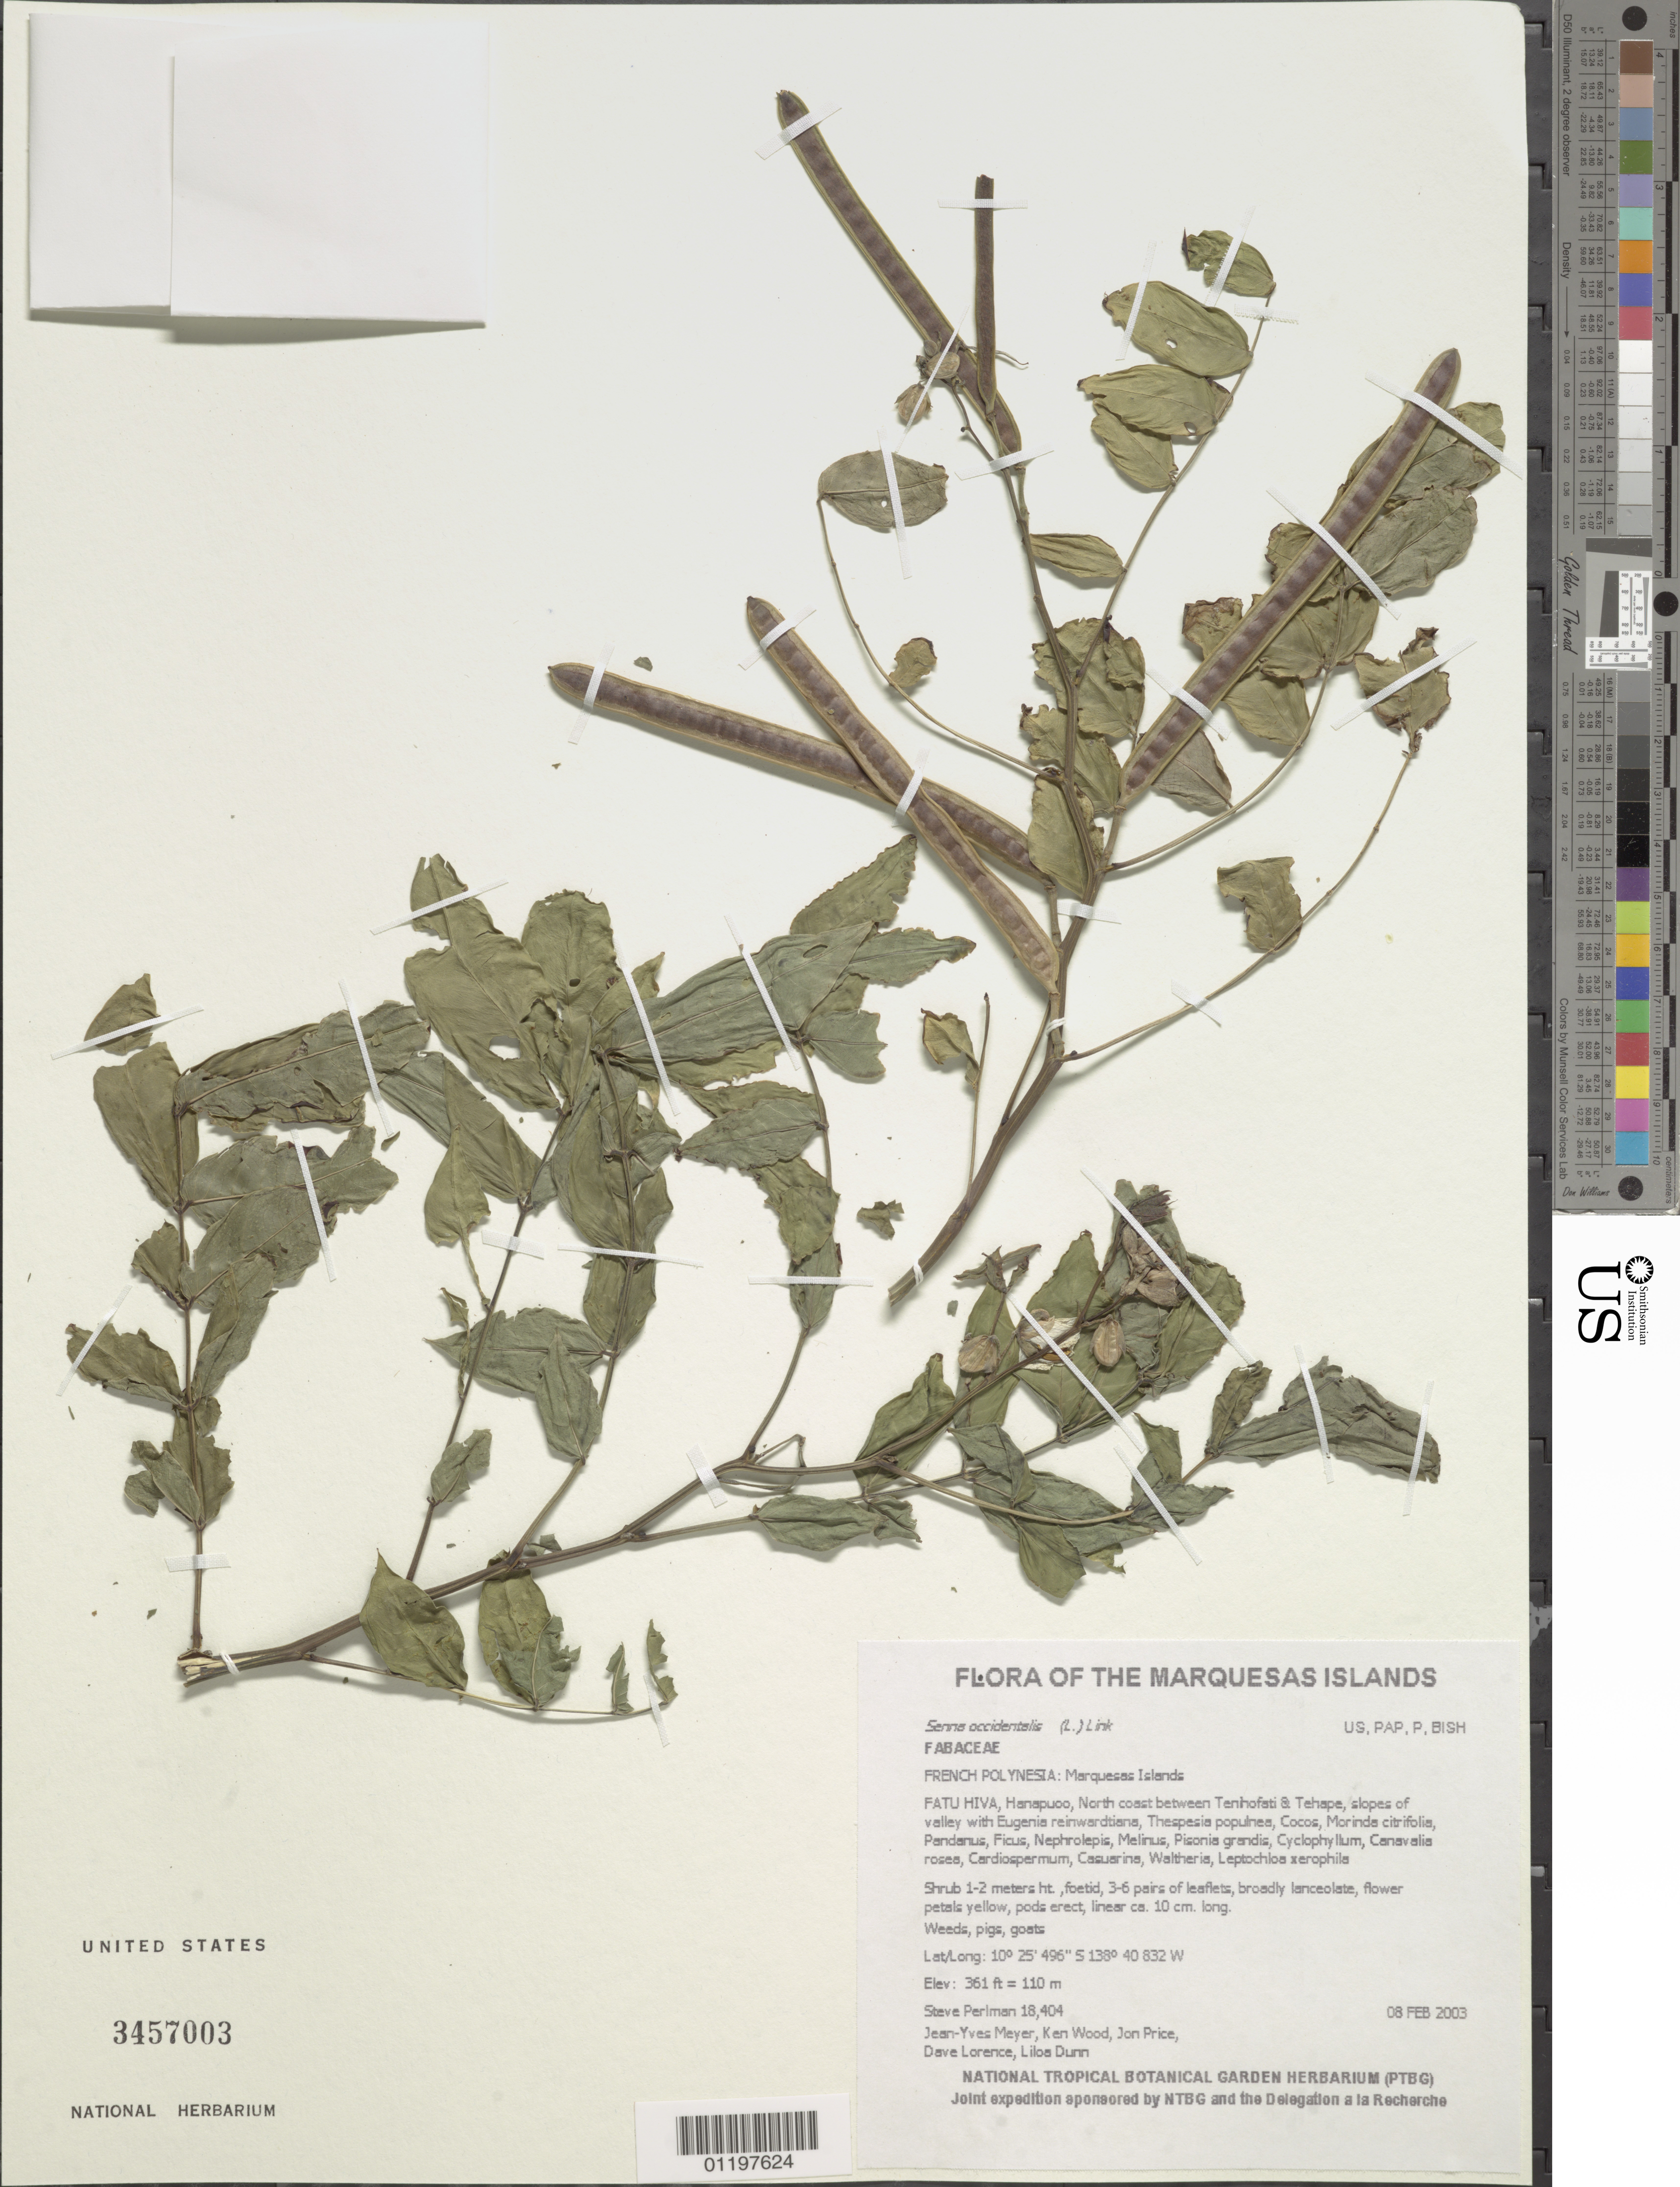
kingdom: Plantae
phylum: Tracheophyta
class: Magnoliopsida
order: Fabales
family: Fabaceae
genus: Senna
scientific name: Senna occidentalis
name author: (L.) Link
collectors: S. P. Perlman, J.-Y. Meyer, K. R. Wood, J. Price, D. Lorence & L. Dunn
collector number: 18404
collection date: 2003-02-08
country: French Polynesia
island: Fatu Hiva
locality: Hanapuoo, North coast between Tenihofati & Tehape, slopes of valley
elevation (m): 110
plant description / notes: Weeds, pigs, goats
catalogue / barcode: US 3457003